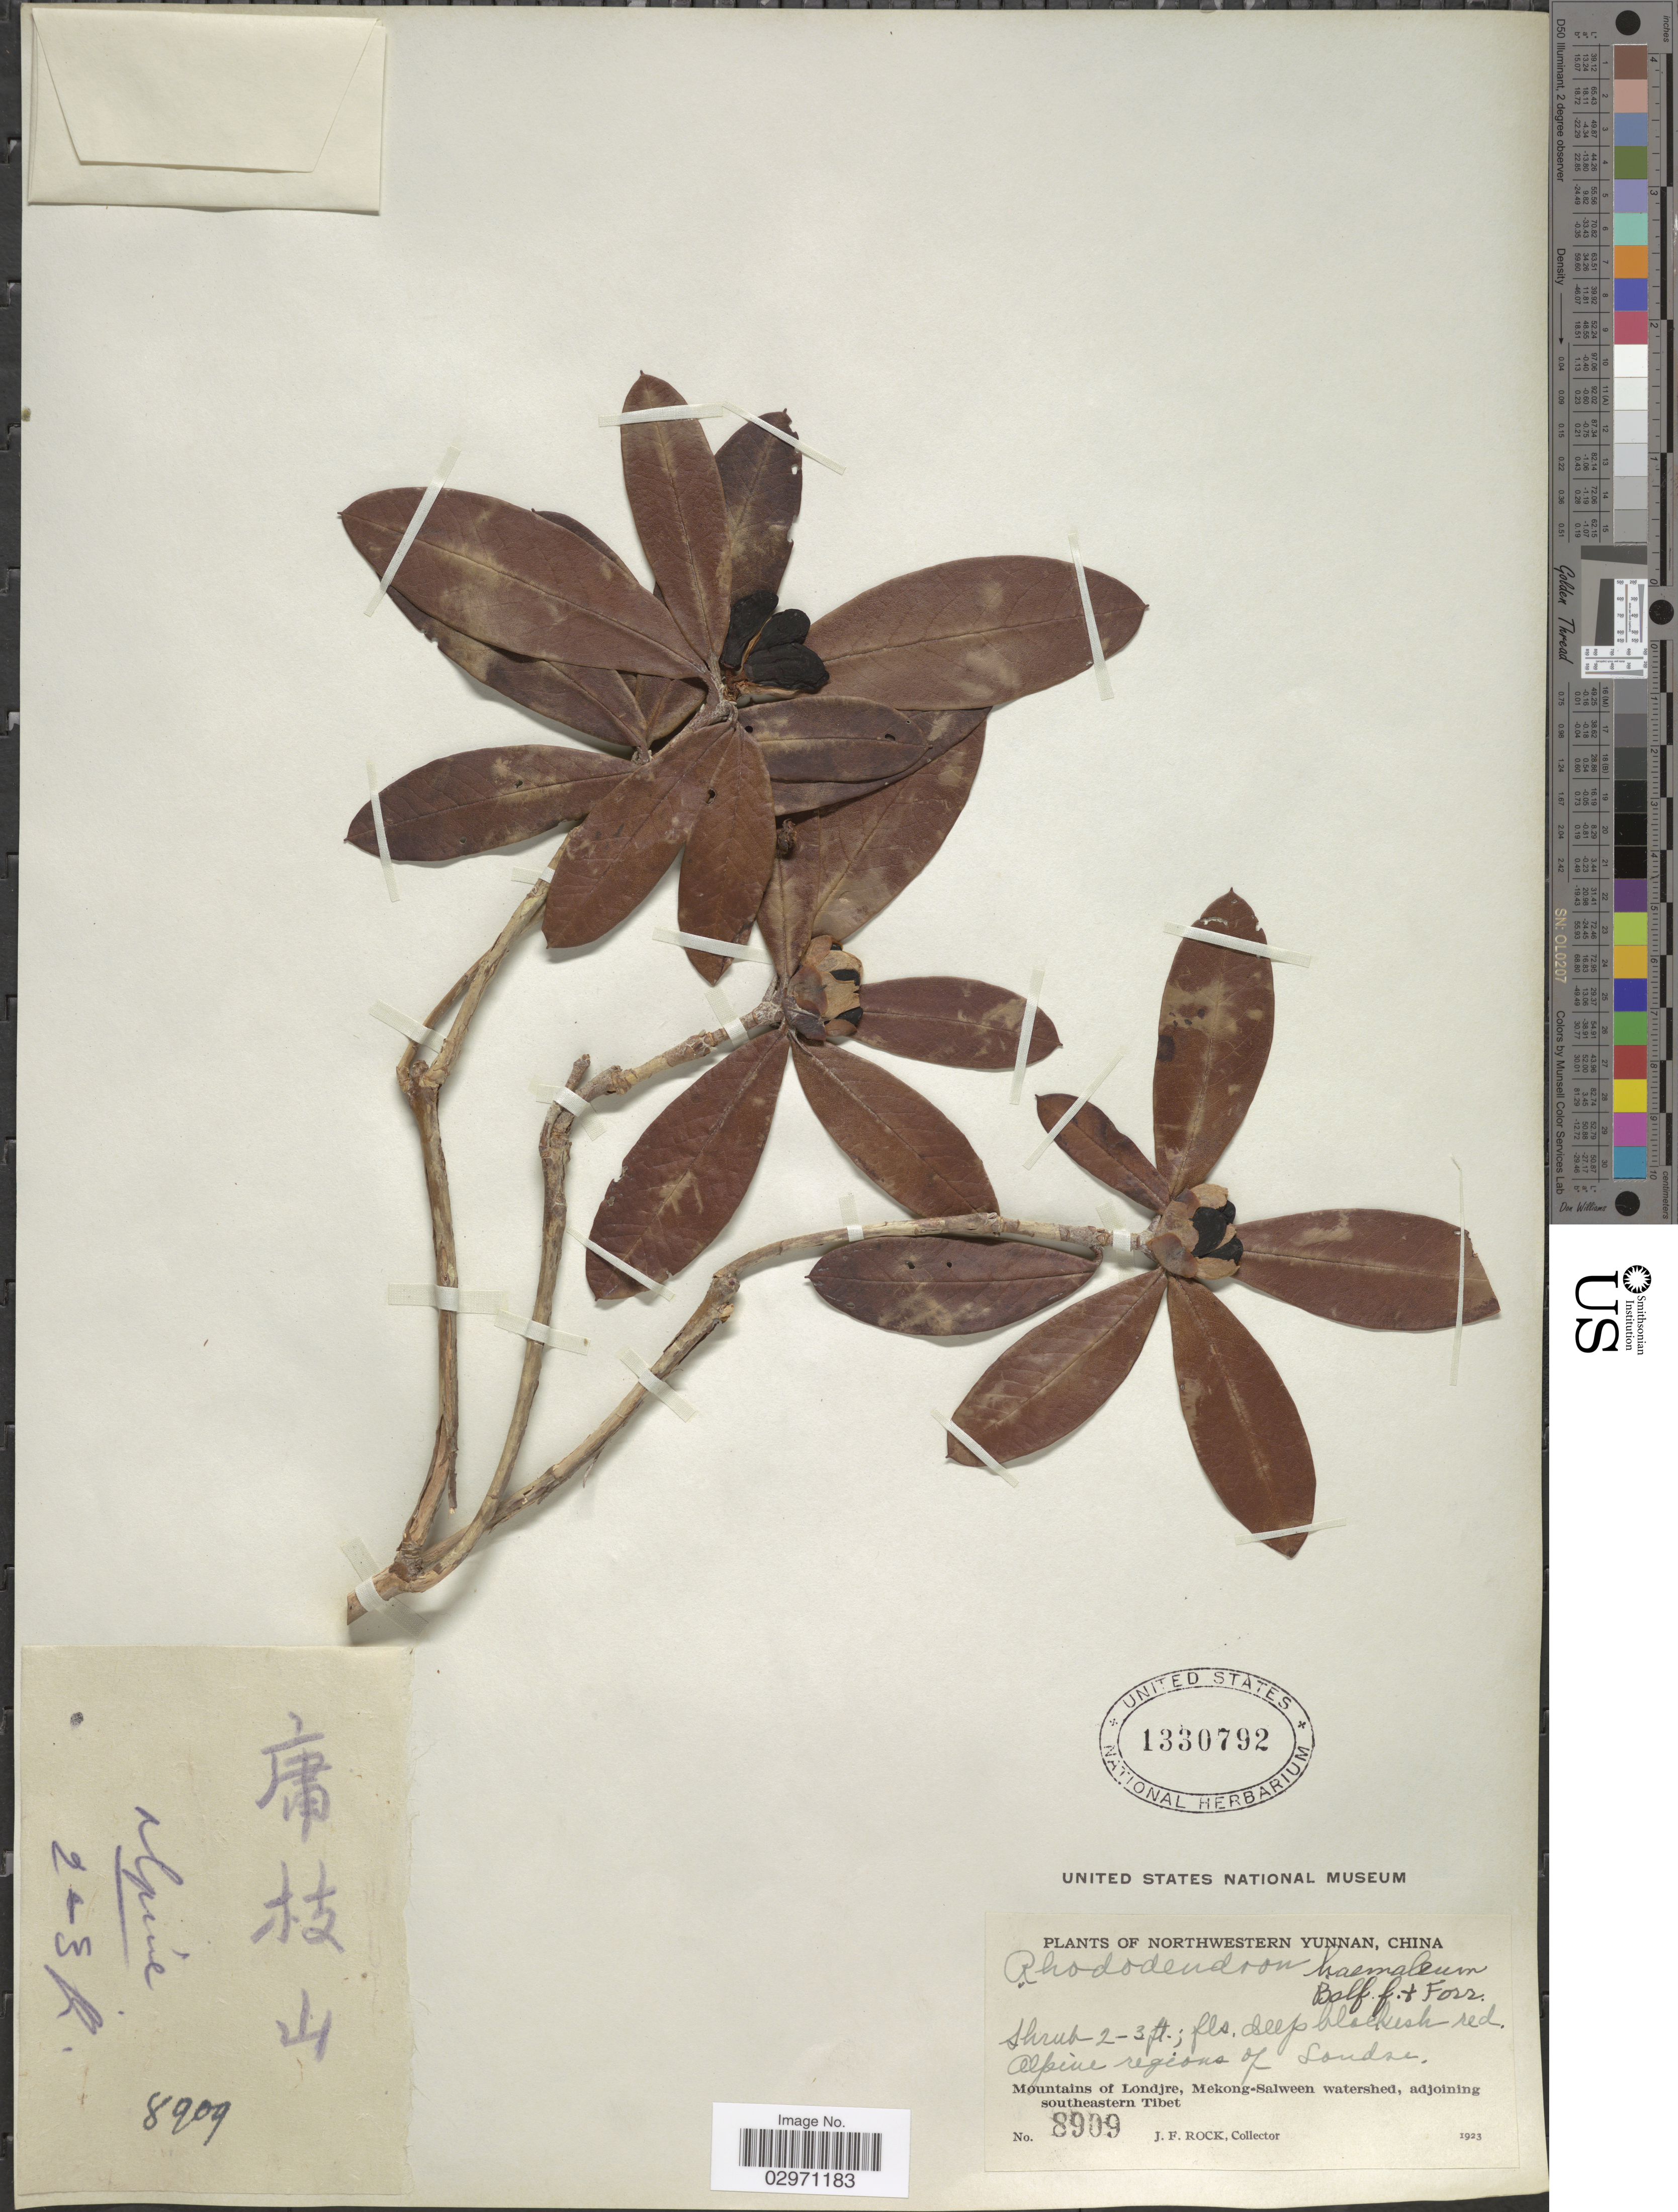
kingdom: Plantae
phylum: Tracheophyta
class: Magnoliopsida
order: Ericales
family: Ericaceae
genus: Rhododendron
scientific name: Rhododendron haemaleum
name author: Balf. f. & Forrest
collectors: J. Rock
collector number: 8909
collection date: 1923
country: China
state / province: Yunnan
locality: Northwestern Yunnan. Alpine regions of Londre. Mountains of Londjre, Mekong-Salween watershed, adjoining southeastern Tibet.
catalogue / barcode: US 1330792